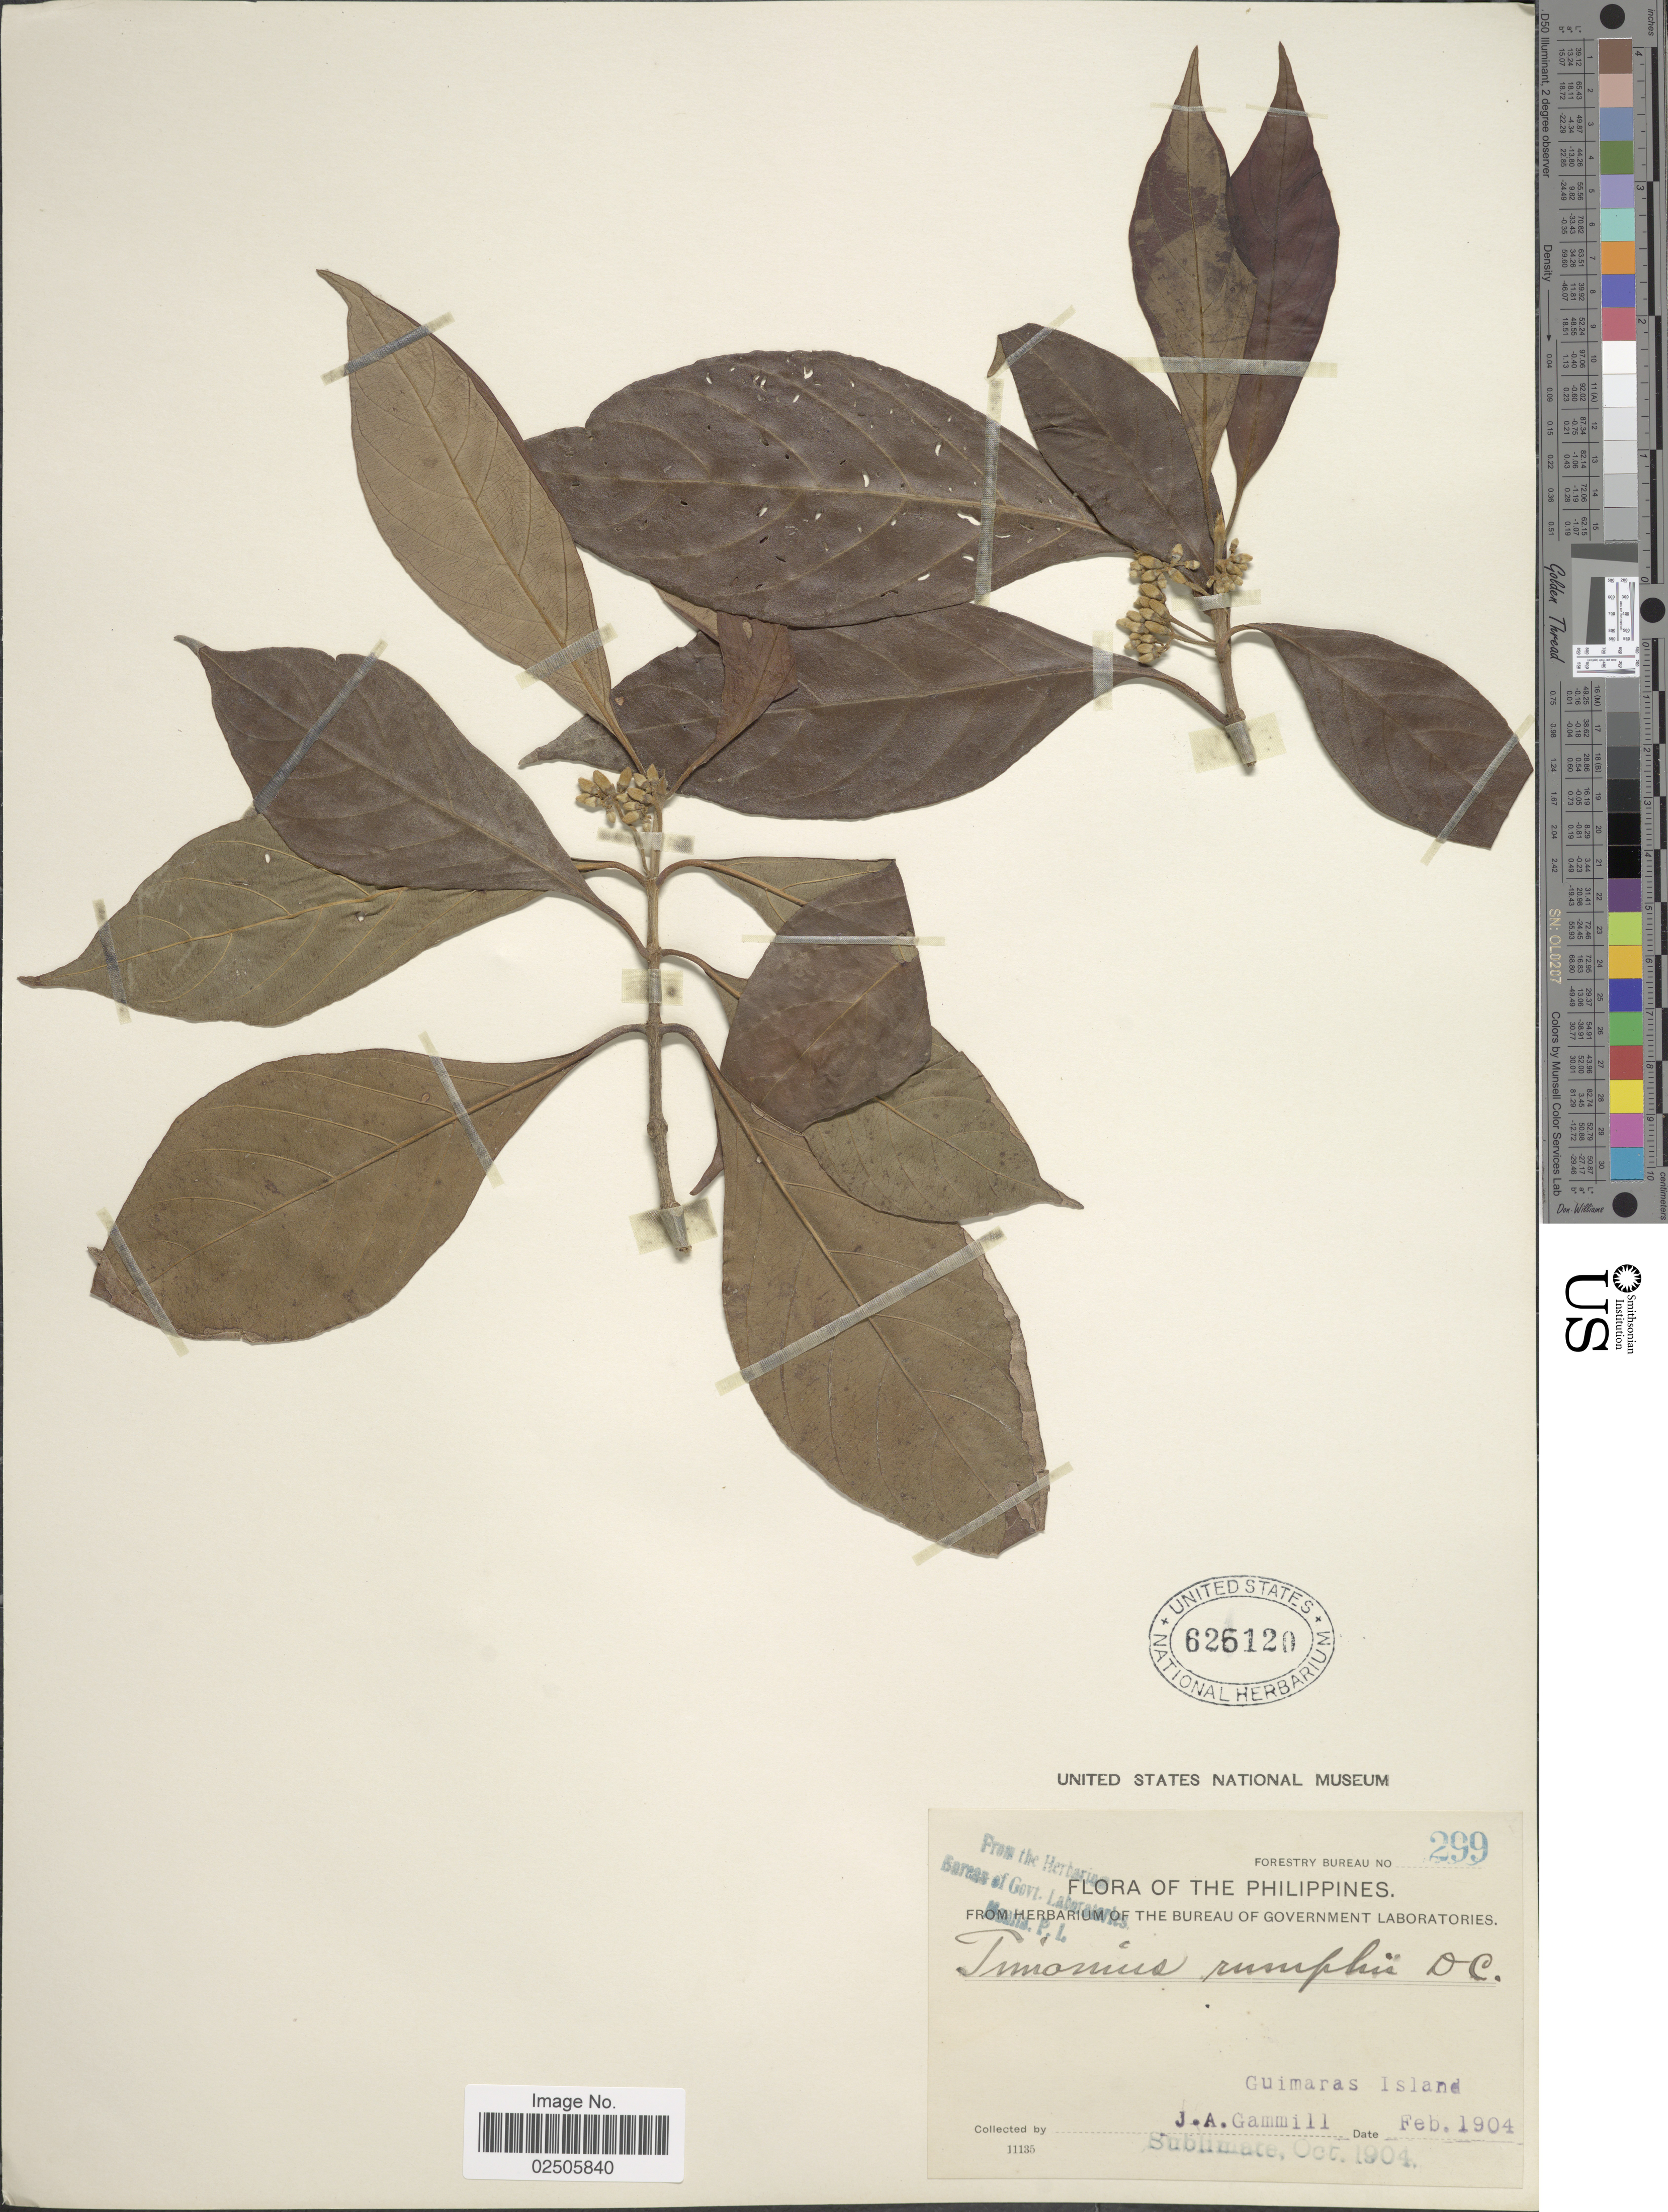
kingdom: Plantae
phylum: Tracheophyta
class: Magnoliopsida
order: Gentianales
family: Rubiaceae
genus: Timonius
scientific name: Timonius arboreus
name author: Elmer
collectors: J. Gammill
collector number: Forestry Bureau 299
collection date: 1904-02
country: Philippines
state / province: Western Visayas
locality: Guimaras Island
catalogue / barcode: US 626120